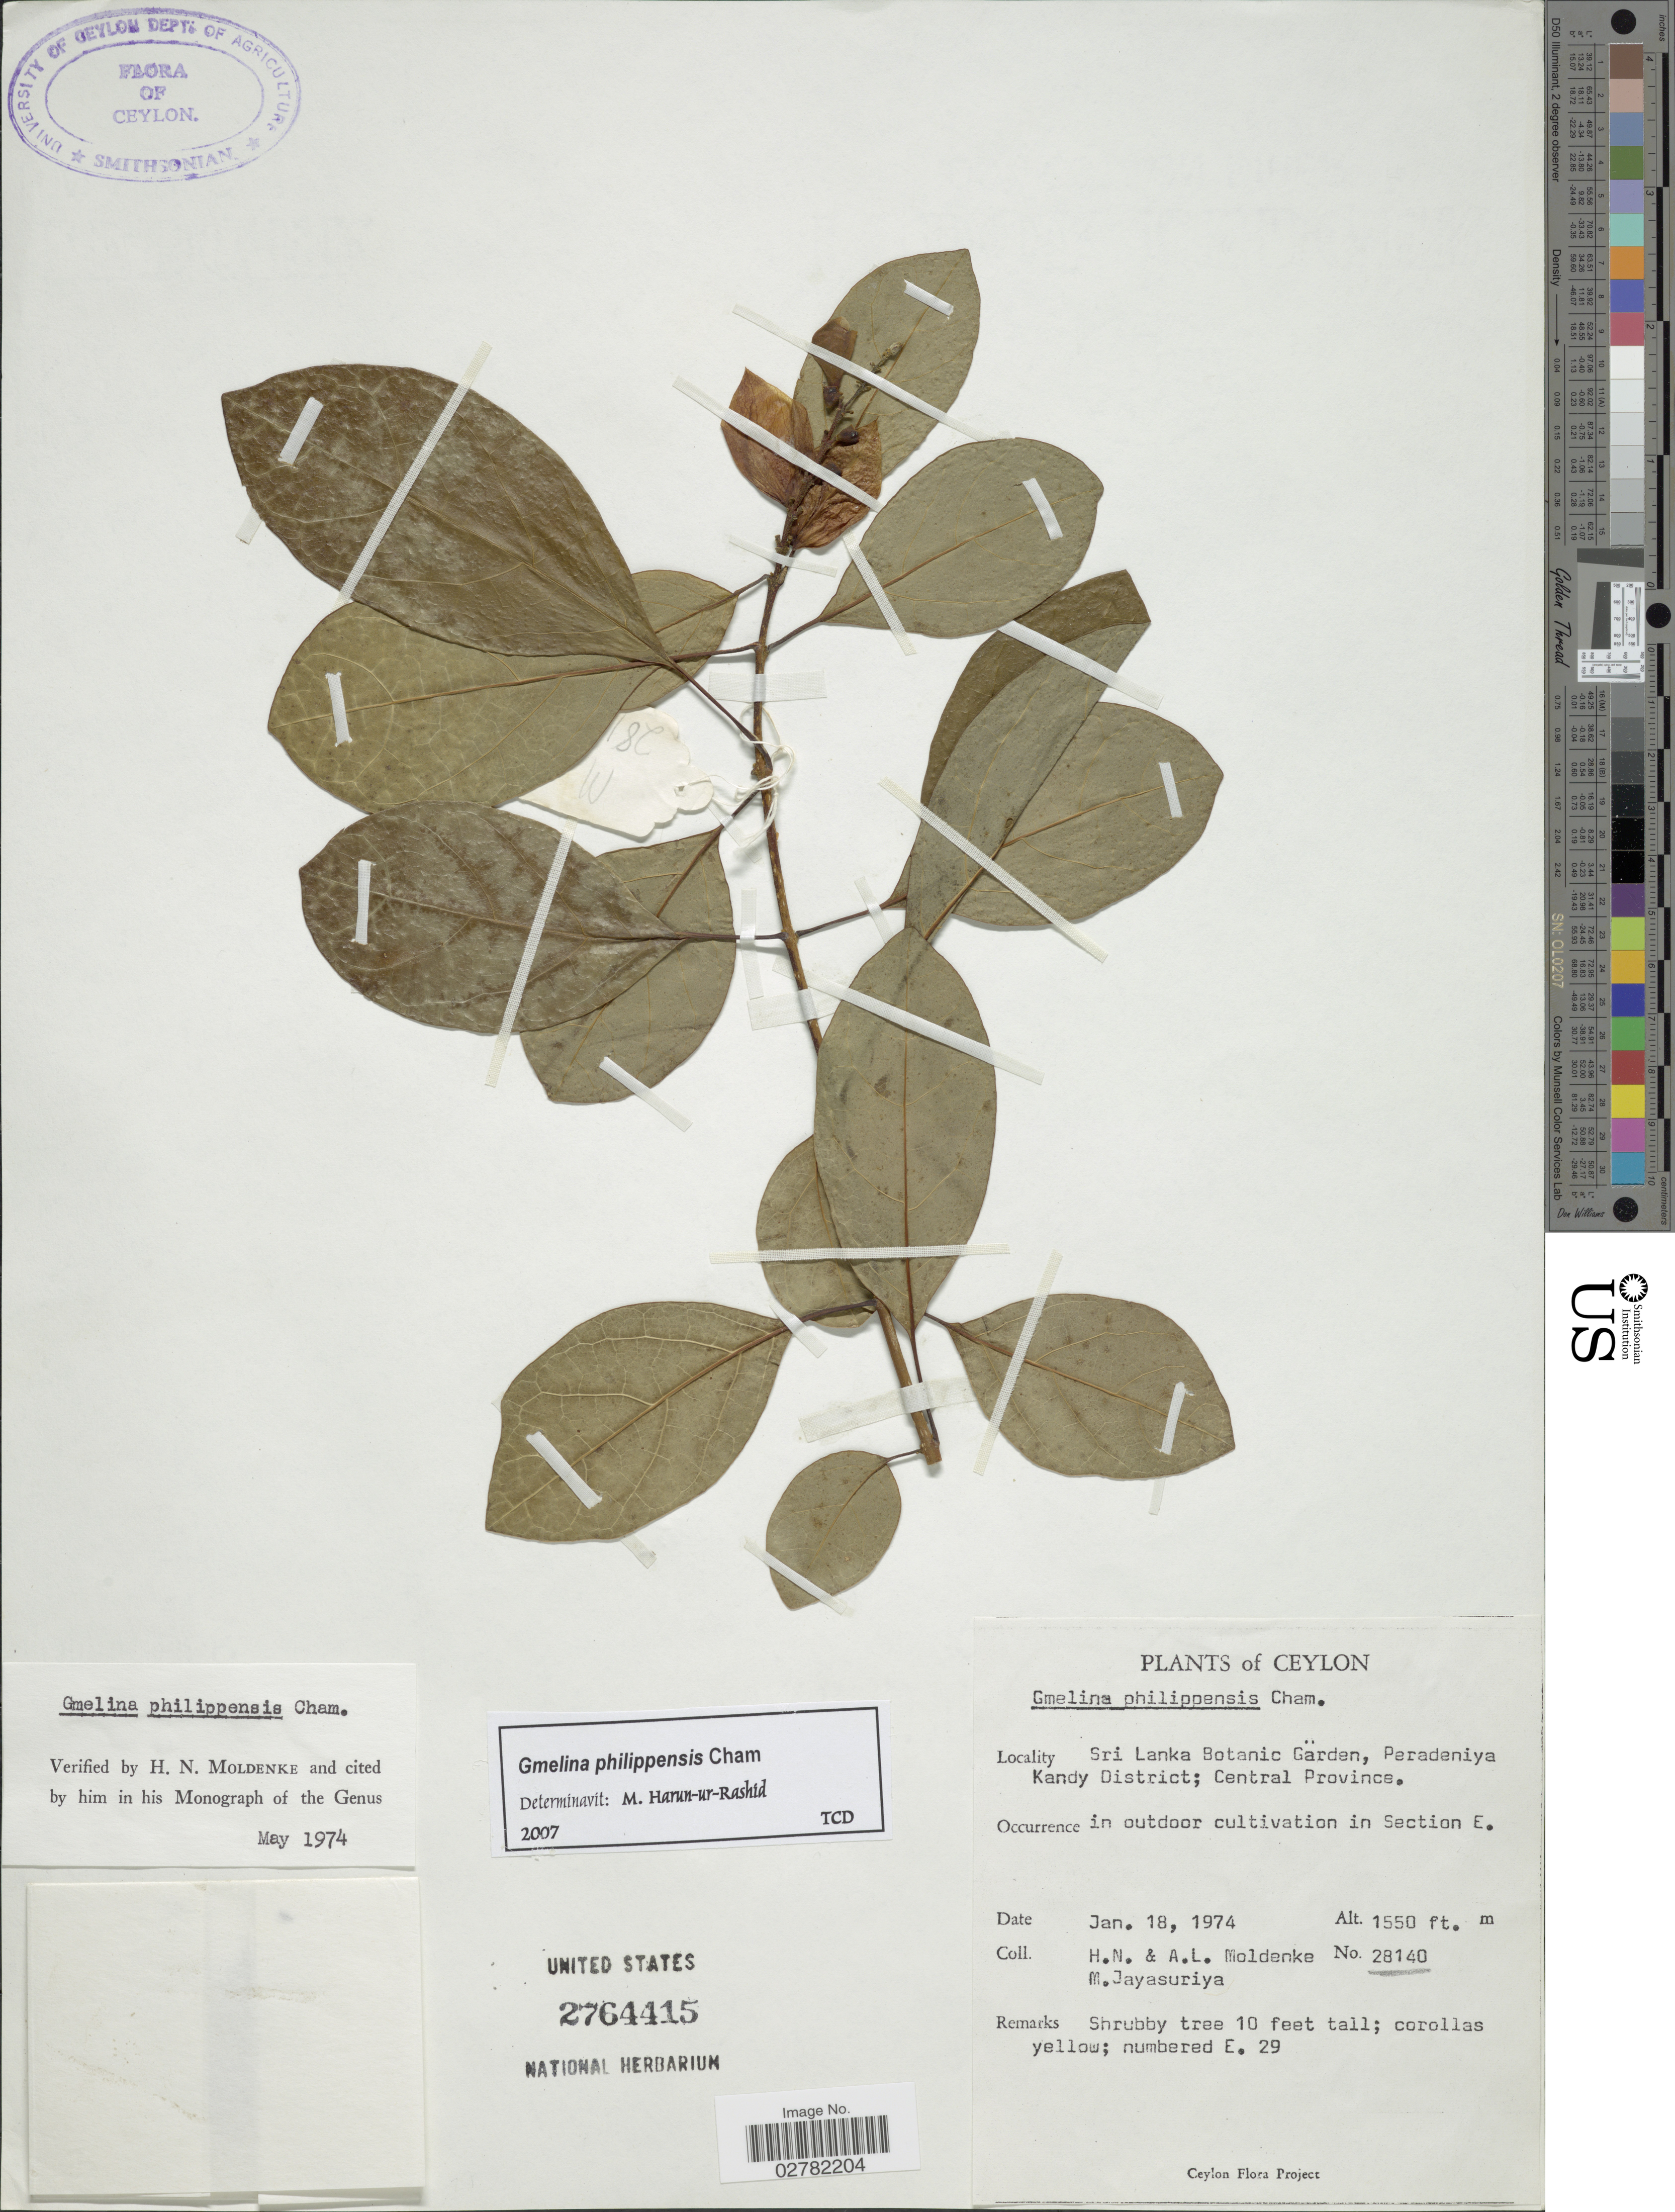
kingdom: Plantae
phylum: Tracheophyta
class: Magnoliopsida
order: Lamiales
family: Lamiaceae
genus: Gmelina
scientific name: Gmelina philippensis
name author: Cham.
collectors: H. N. Moldenke, A. L. Moldenke & M. Jayasuriya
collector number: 28140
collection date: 1974-01-18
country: Sri Lanka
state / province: Central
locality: Ceylon. Sri Lanka Botanic Garden, Peradeniya Kandy District; Central Province. In outdoor cultivation in Section E.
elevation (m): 472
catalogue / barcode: US 2764415